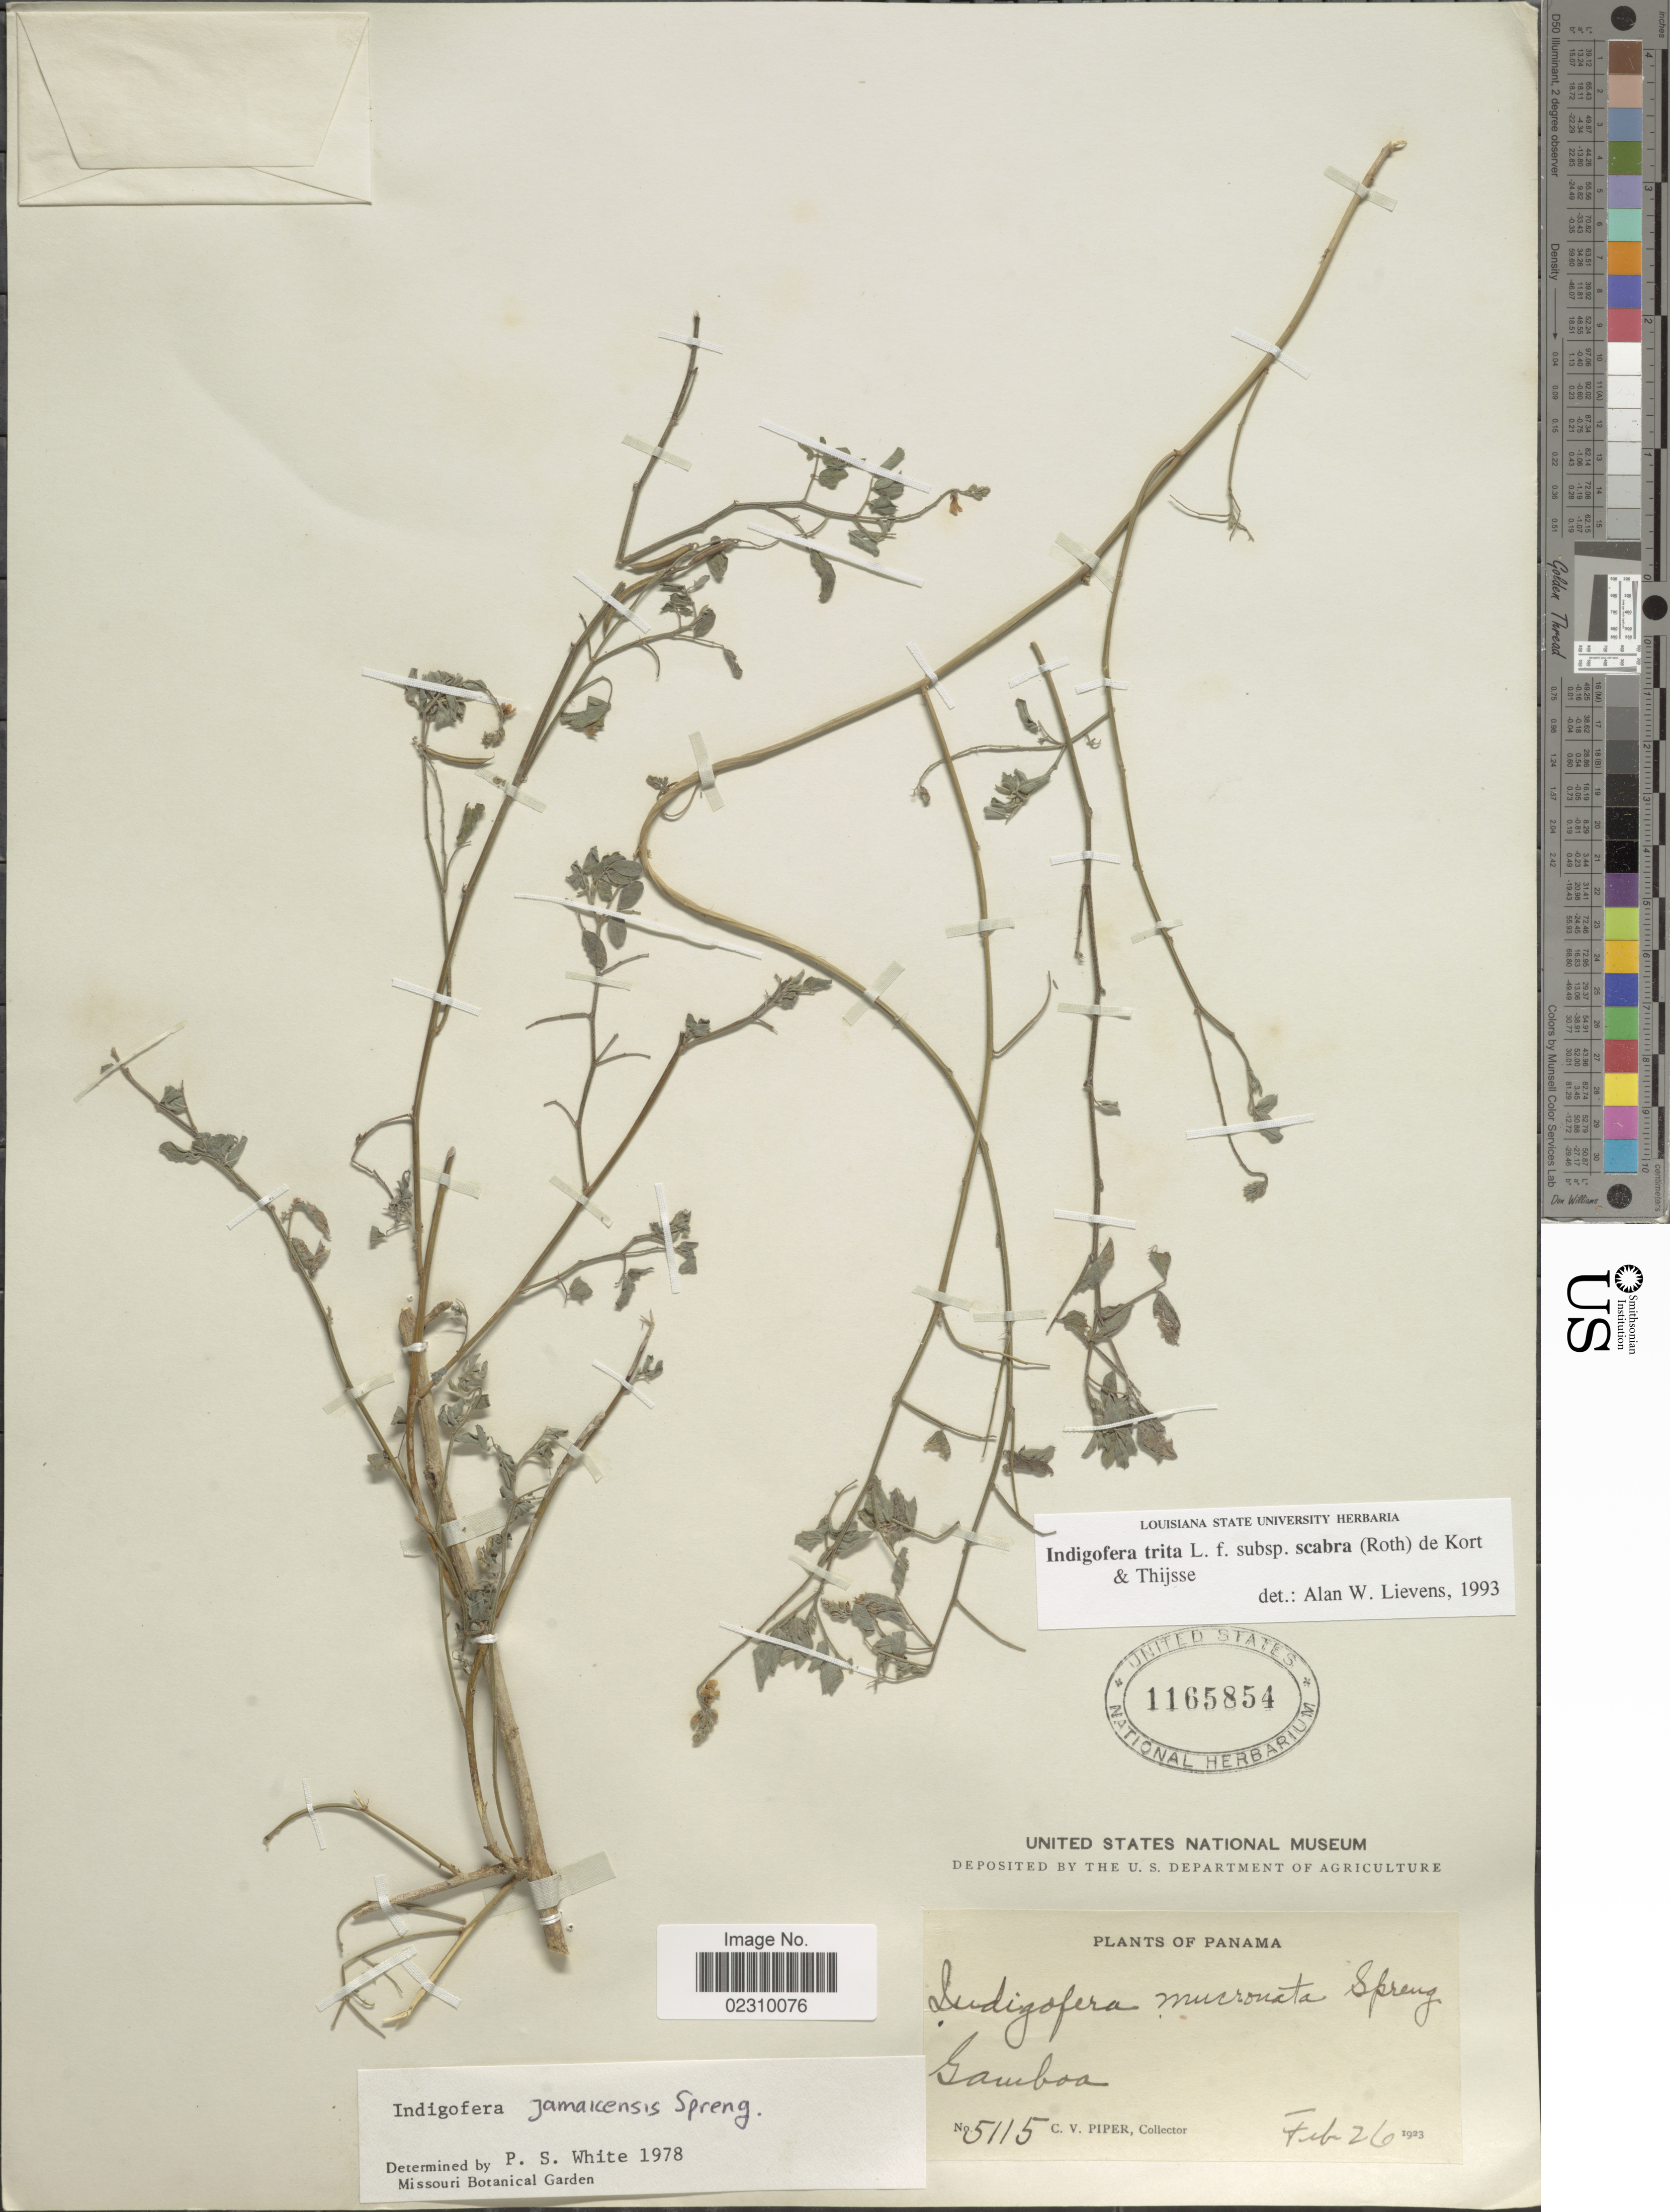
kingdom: Plantae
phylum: Tracheophyta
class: Magnoliopsida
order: Fabales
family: Fabaceae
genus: Indigofera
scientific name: Indigofera trita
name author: L. f.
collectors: C. V. Piper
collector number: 5115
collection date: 1923-02-26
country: Panama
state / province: Colón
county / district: Canal Zone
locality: Gamboa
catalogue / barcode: US 1165854